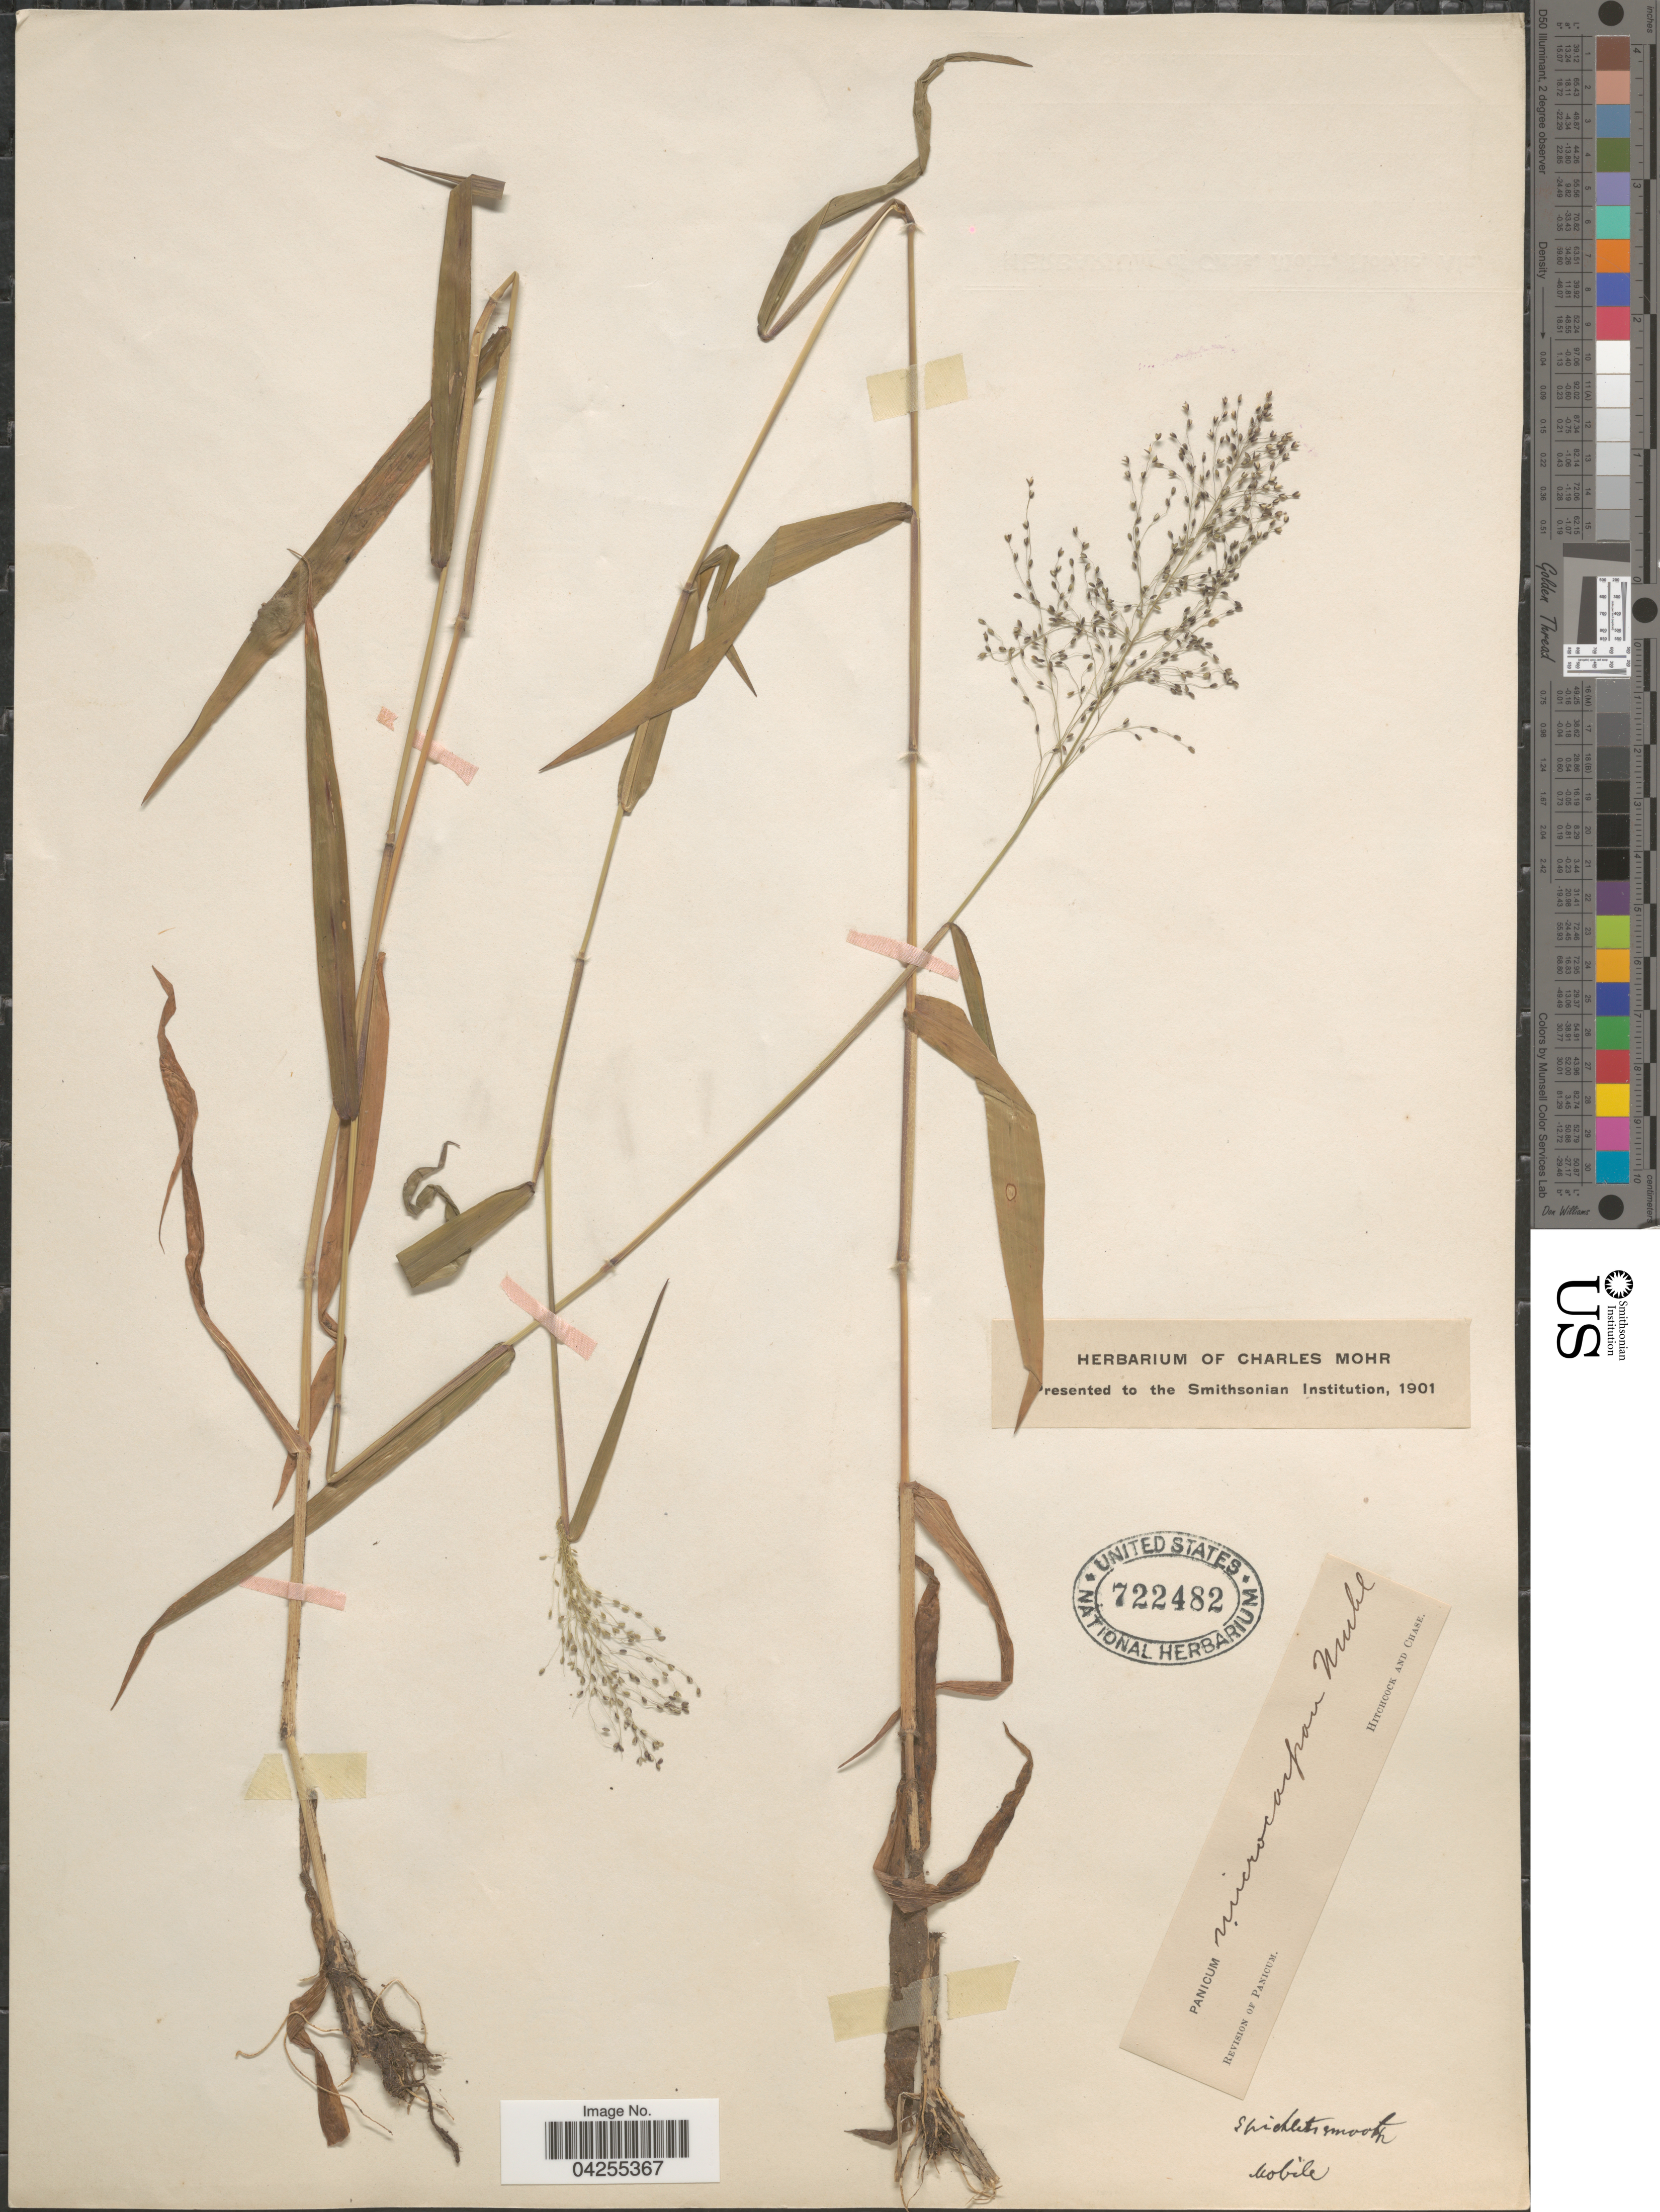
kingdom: Plantae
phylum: Tracheophyta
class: Liliopsida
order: Poales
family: Poaceae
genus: Dichanthelium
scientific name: Dichanthelium dichotomum var. dichotomum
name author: (L.) Gould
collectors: Mohr, C. T. (herbarium)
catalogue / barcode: US 722482